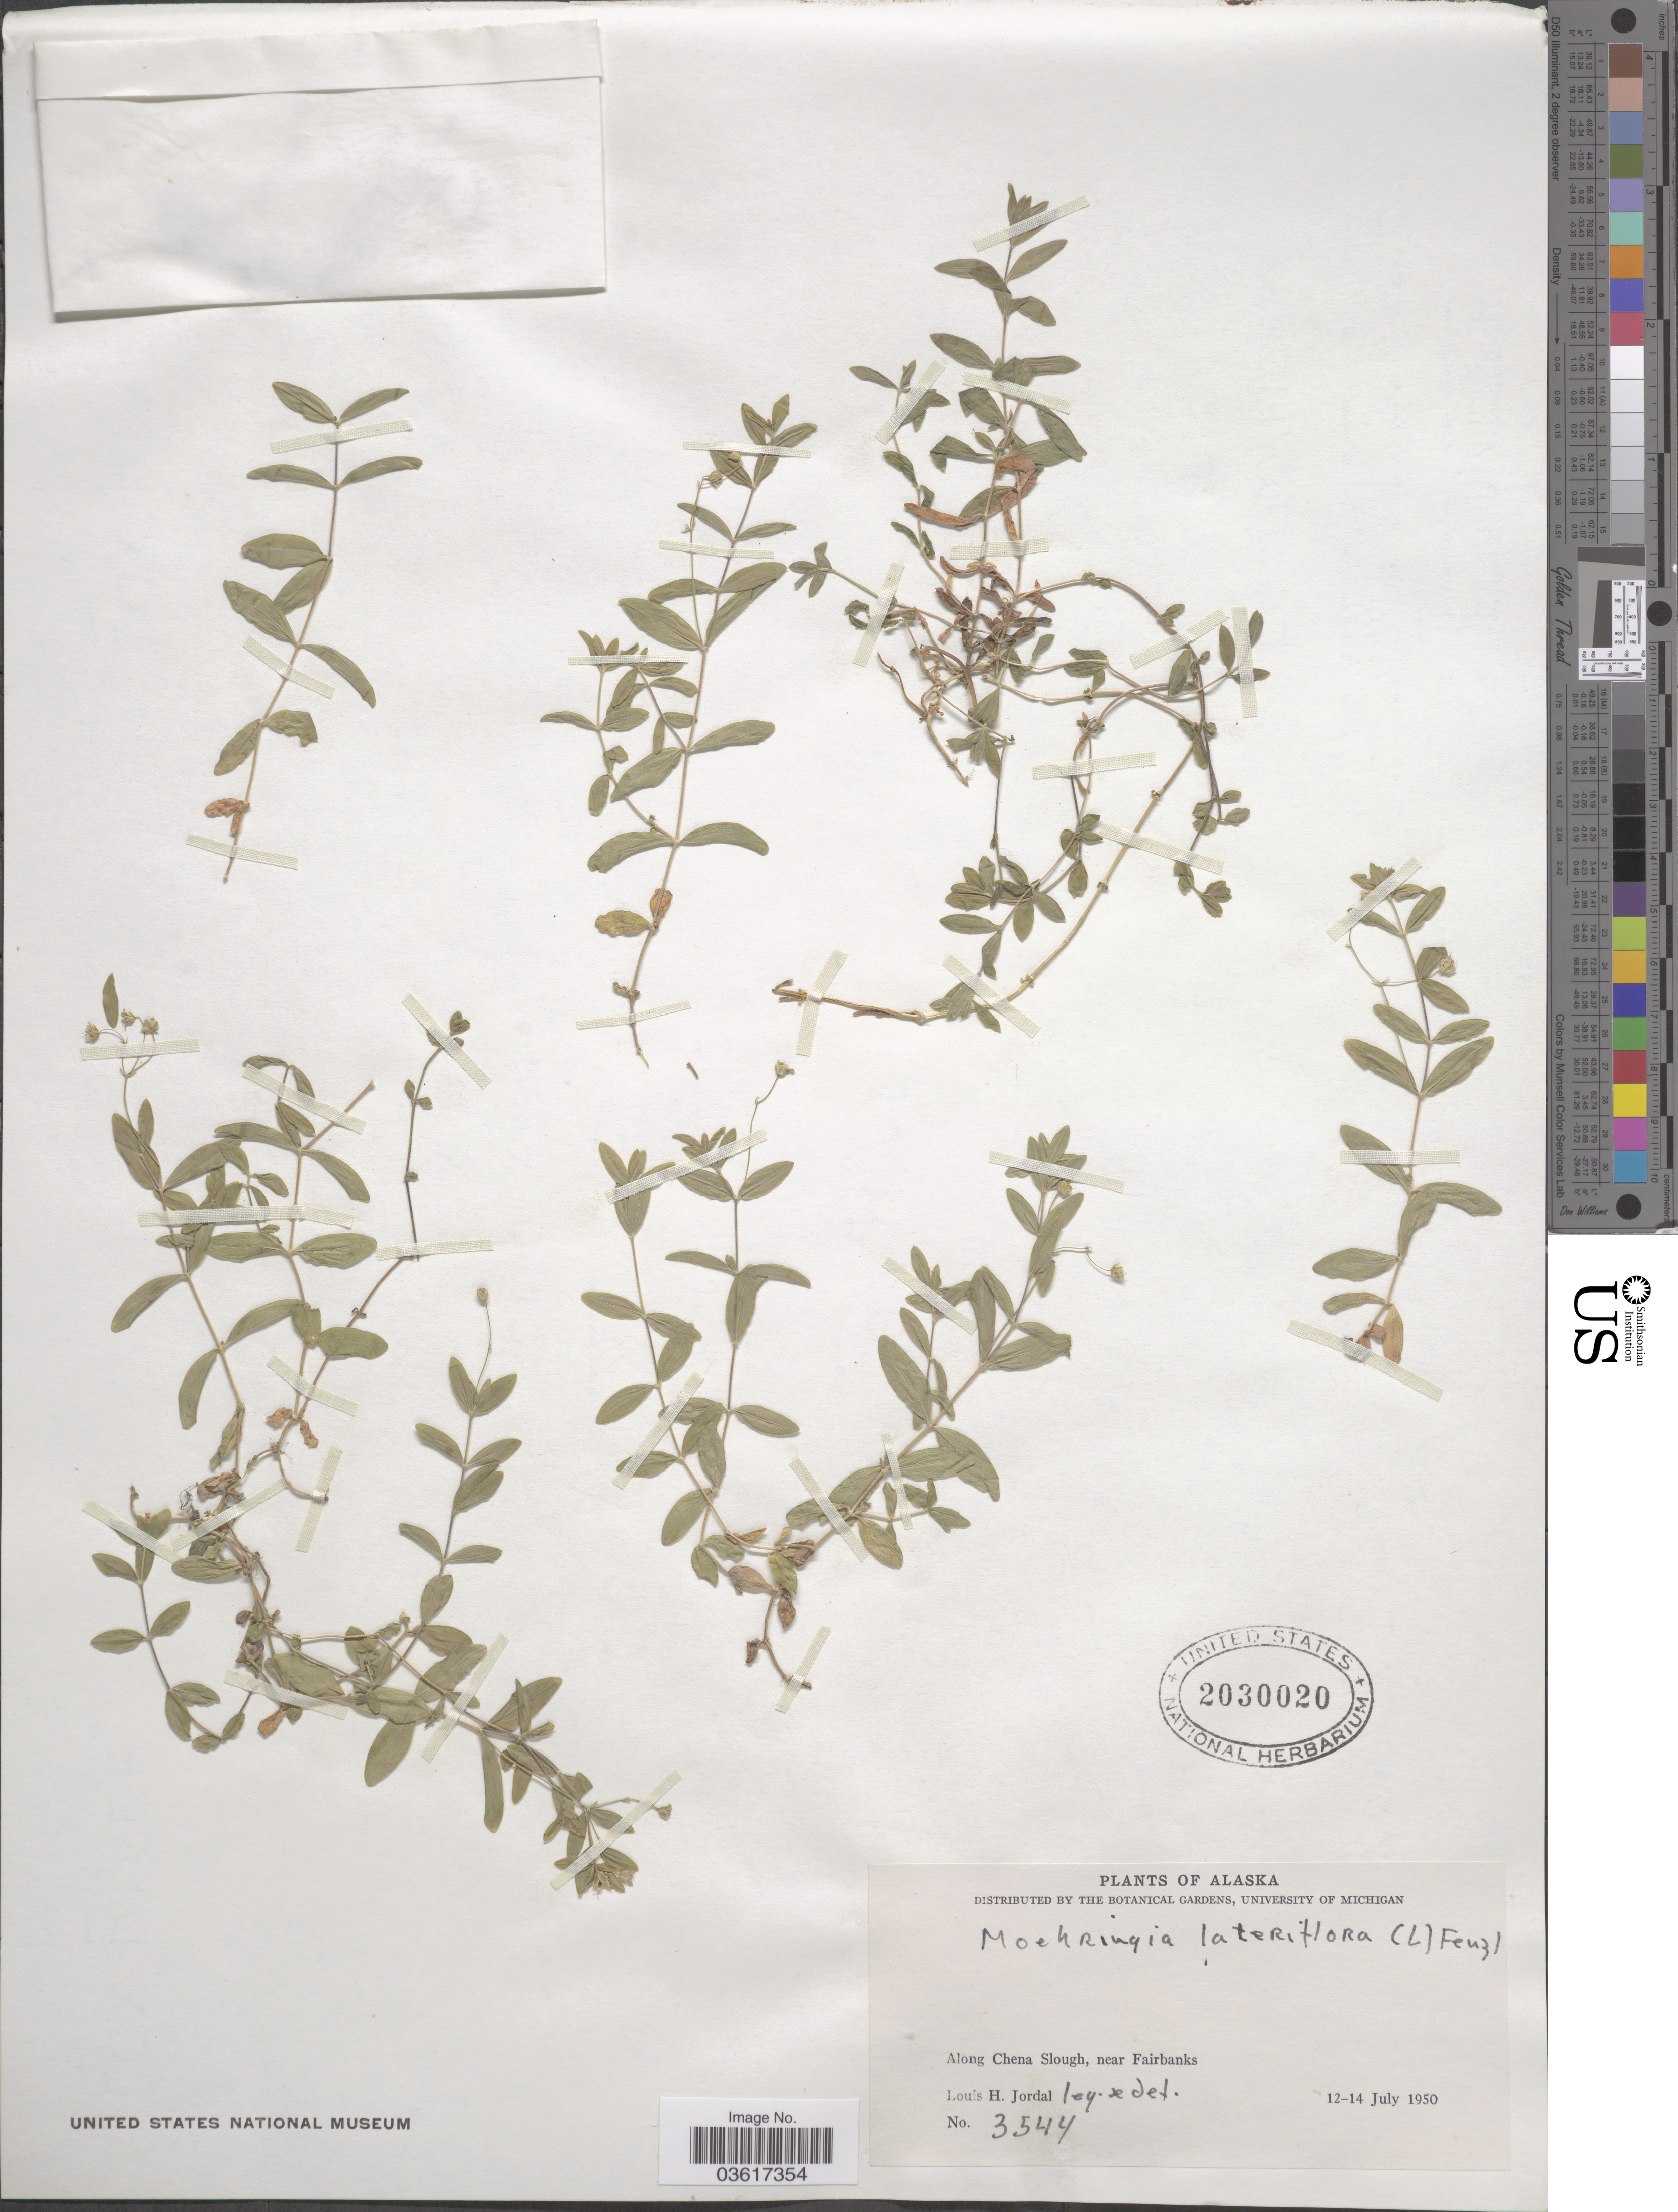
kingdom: Plantae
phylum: Tracheophyta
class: Magnoliopsida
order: Caryophyllales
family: Caryophyllaceae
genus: Moehringia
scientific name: Moehringia lateriflora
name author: (L.) Fenzl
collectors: L. Jordal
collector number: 3544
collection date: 1950-07-12/1950-07-14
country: United States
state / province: Alaska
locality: Along Chena Slough, near Fairbanks.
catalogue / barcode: US 2030020